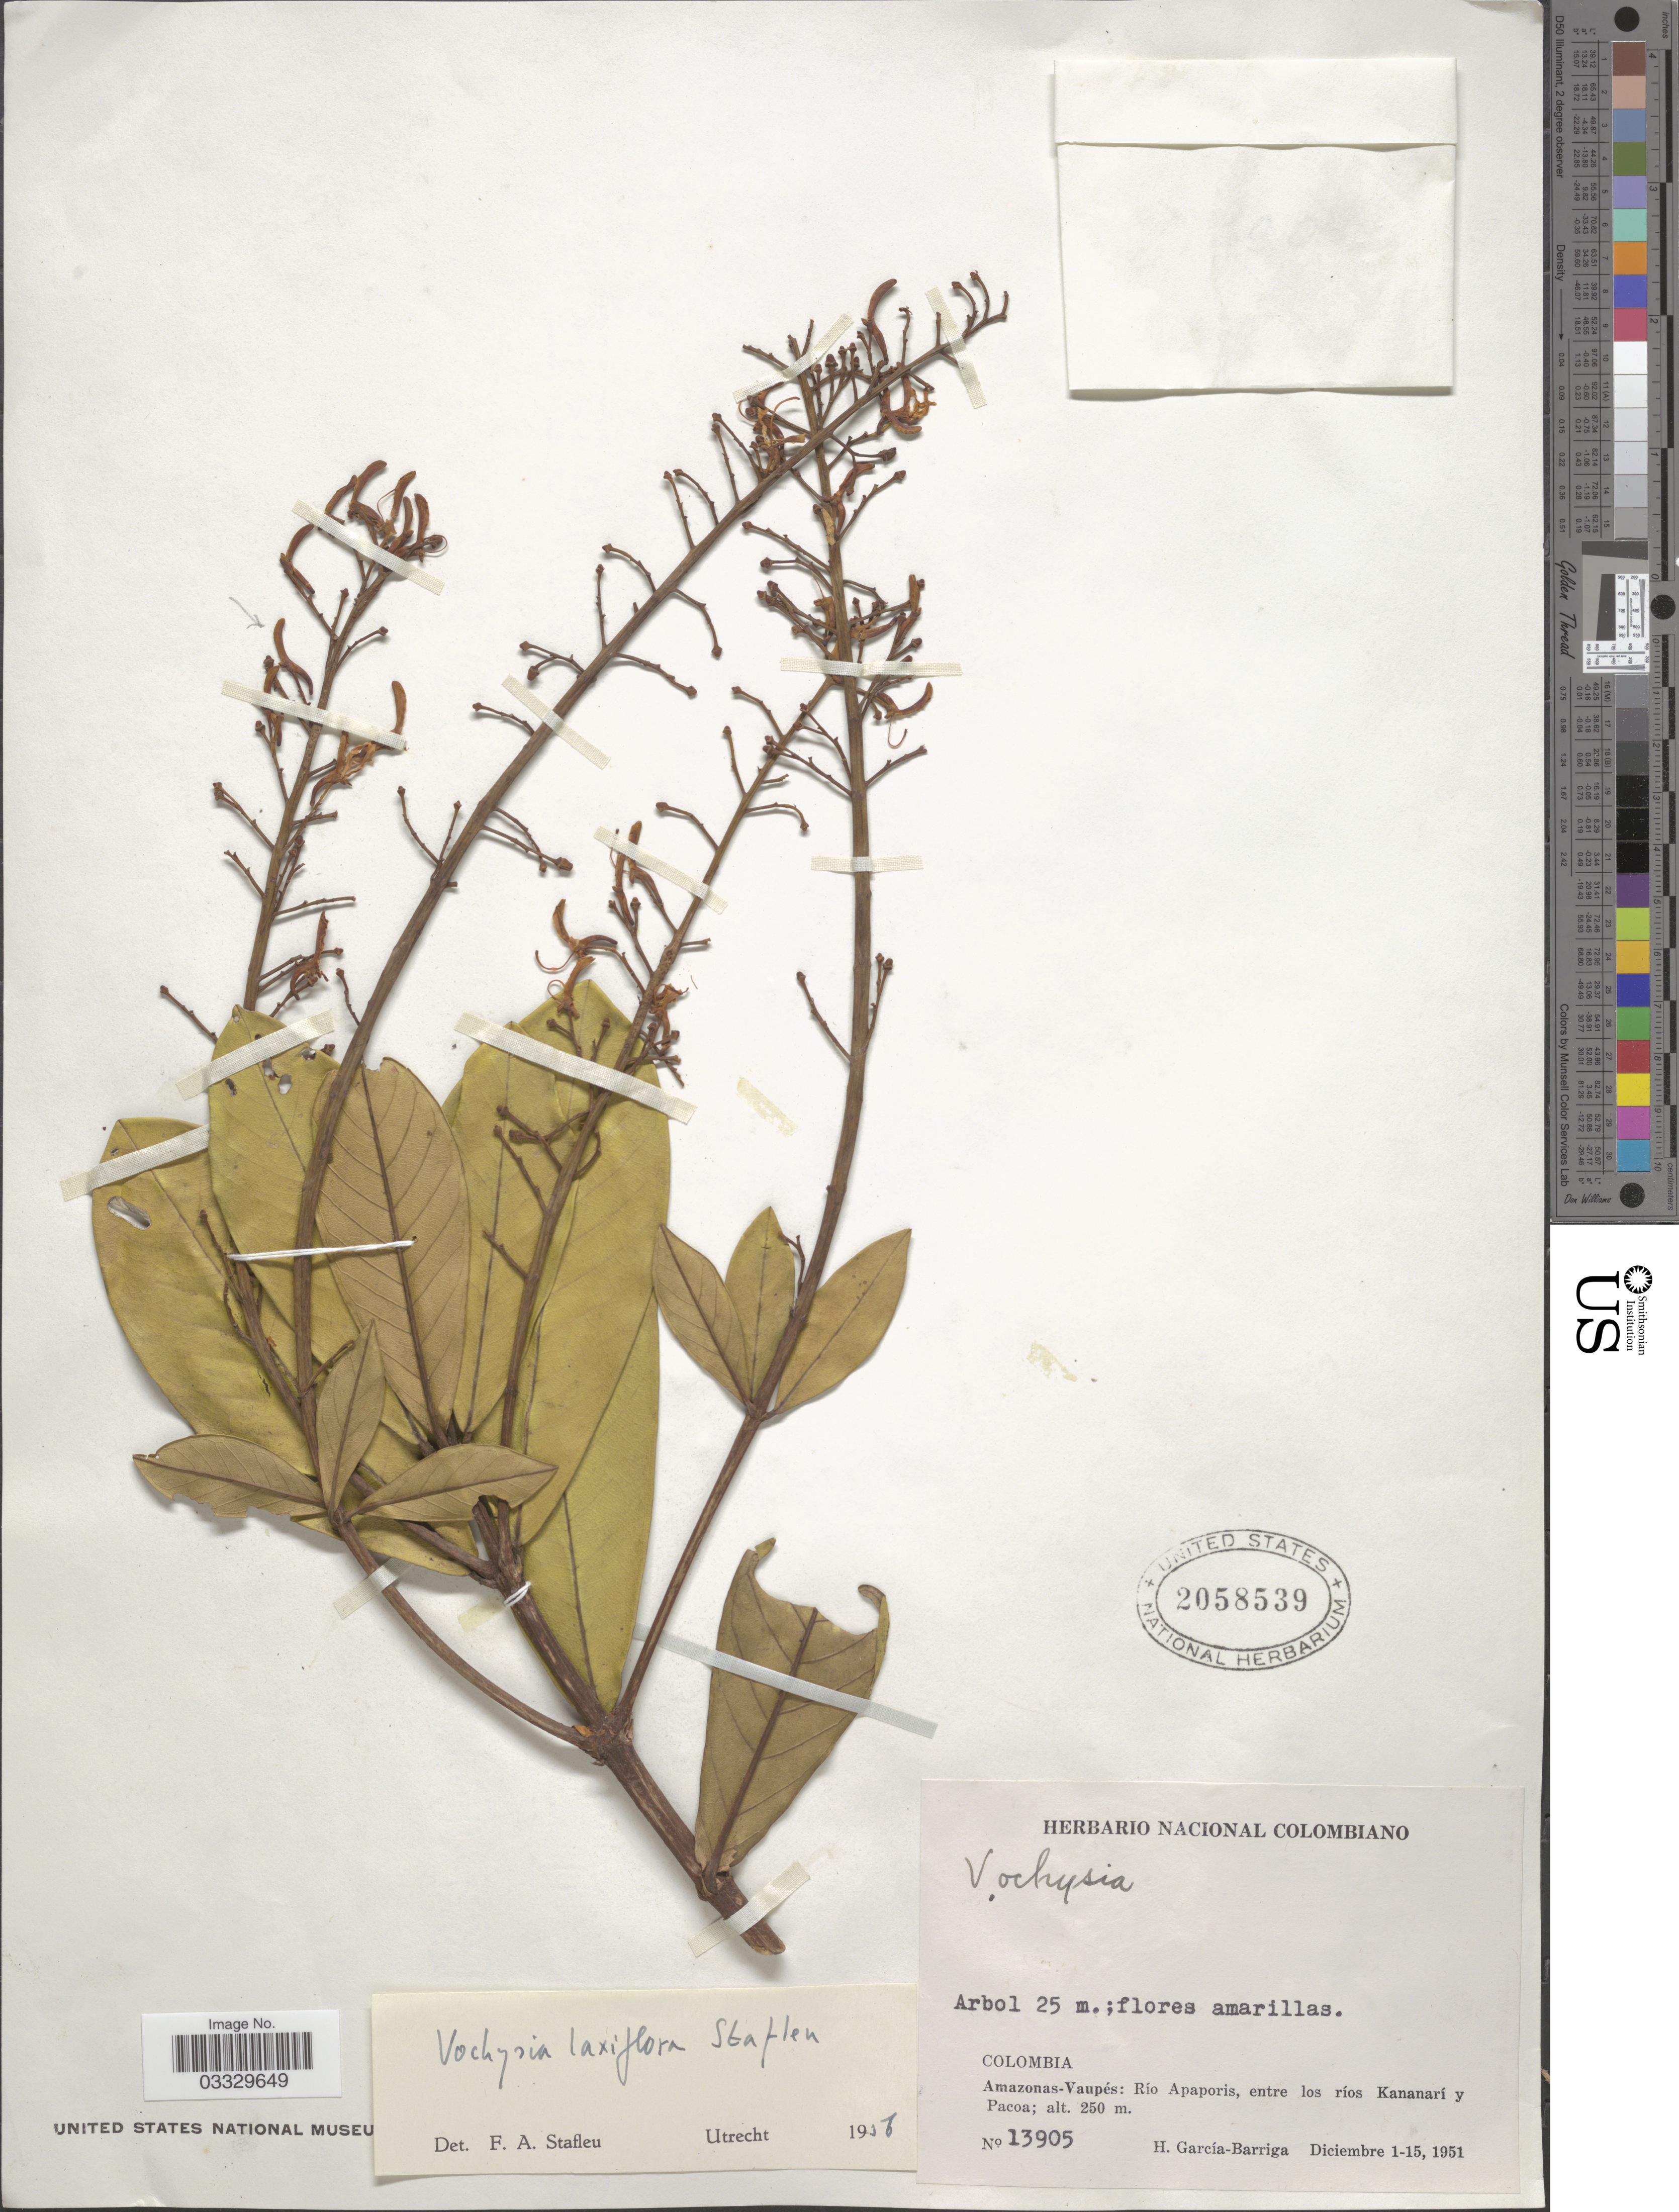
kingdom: Plantae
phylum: Tracheophyta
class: Magnoliopsida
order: Myrtales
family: Vochysiaceae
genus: Vochysia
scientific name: Vochysia laxiflora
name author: Stafleu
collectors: H. García Barriga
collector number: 13905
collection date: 1951-12-01/1951-12-15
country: Colombia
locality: Amazonas-Vaupés. Río Apaporis, entre los ríos Kananarí y Pacoa.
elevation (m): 250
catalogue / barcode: US 2058539